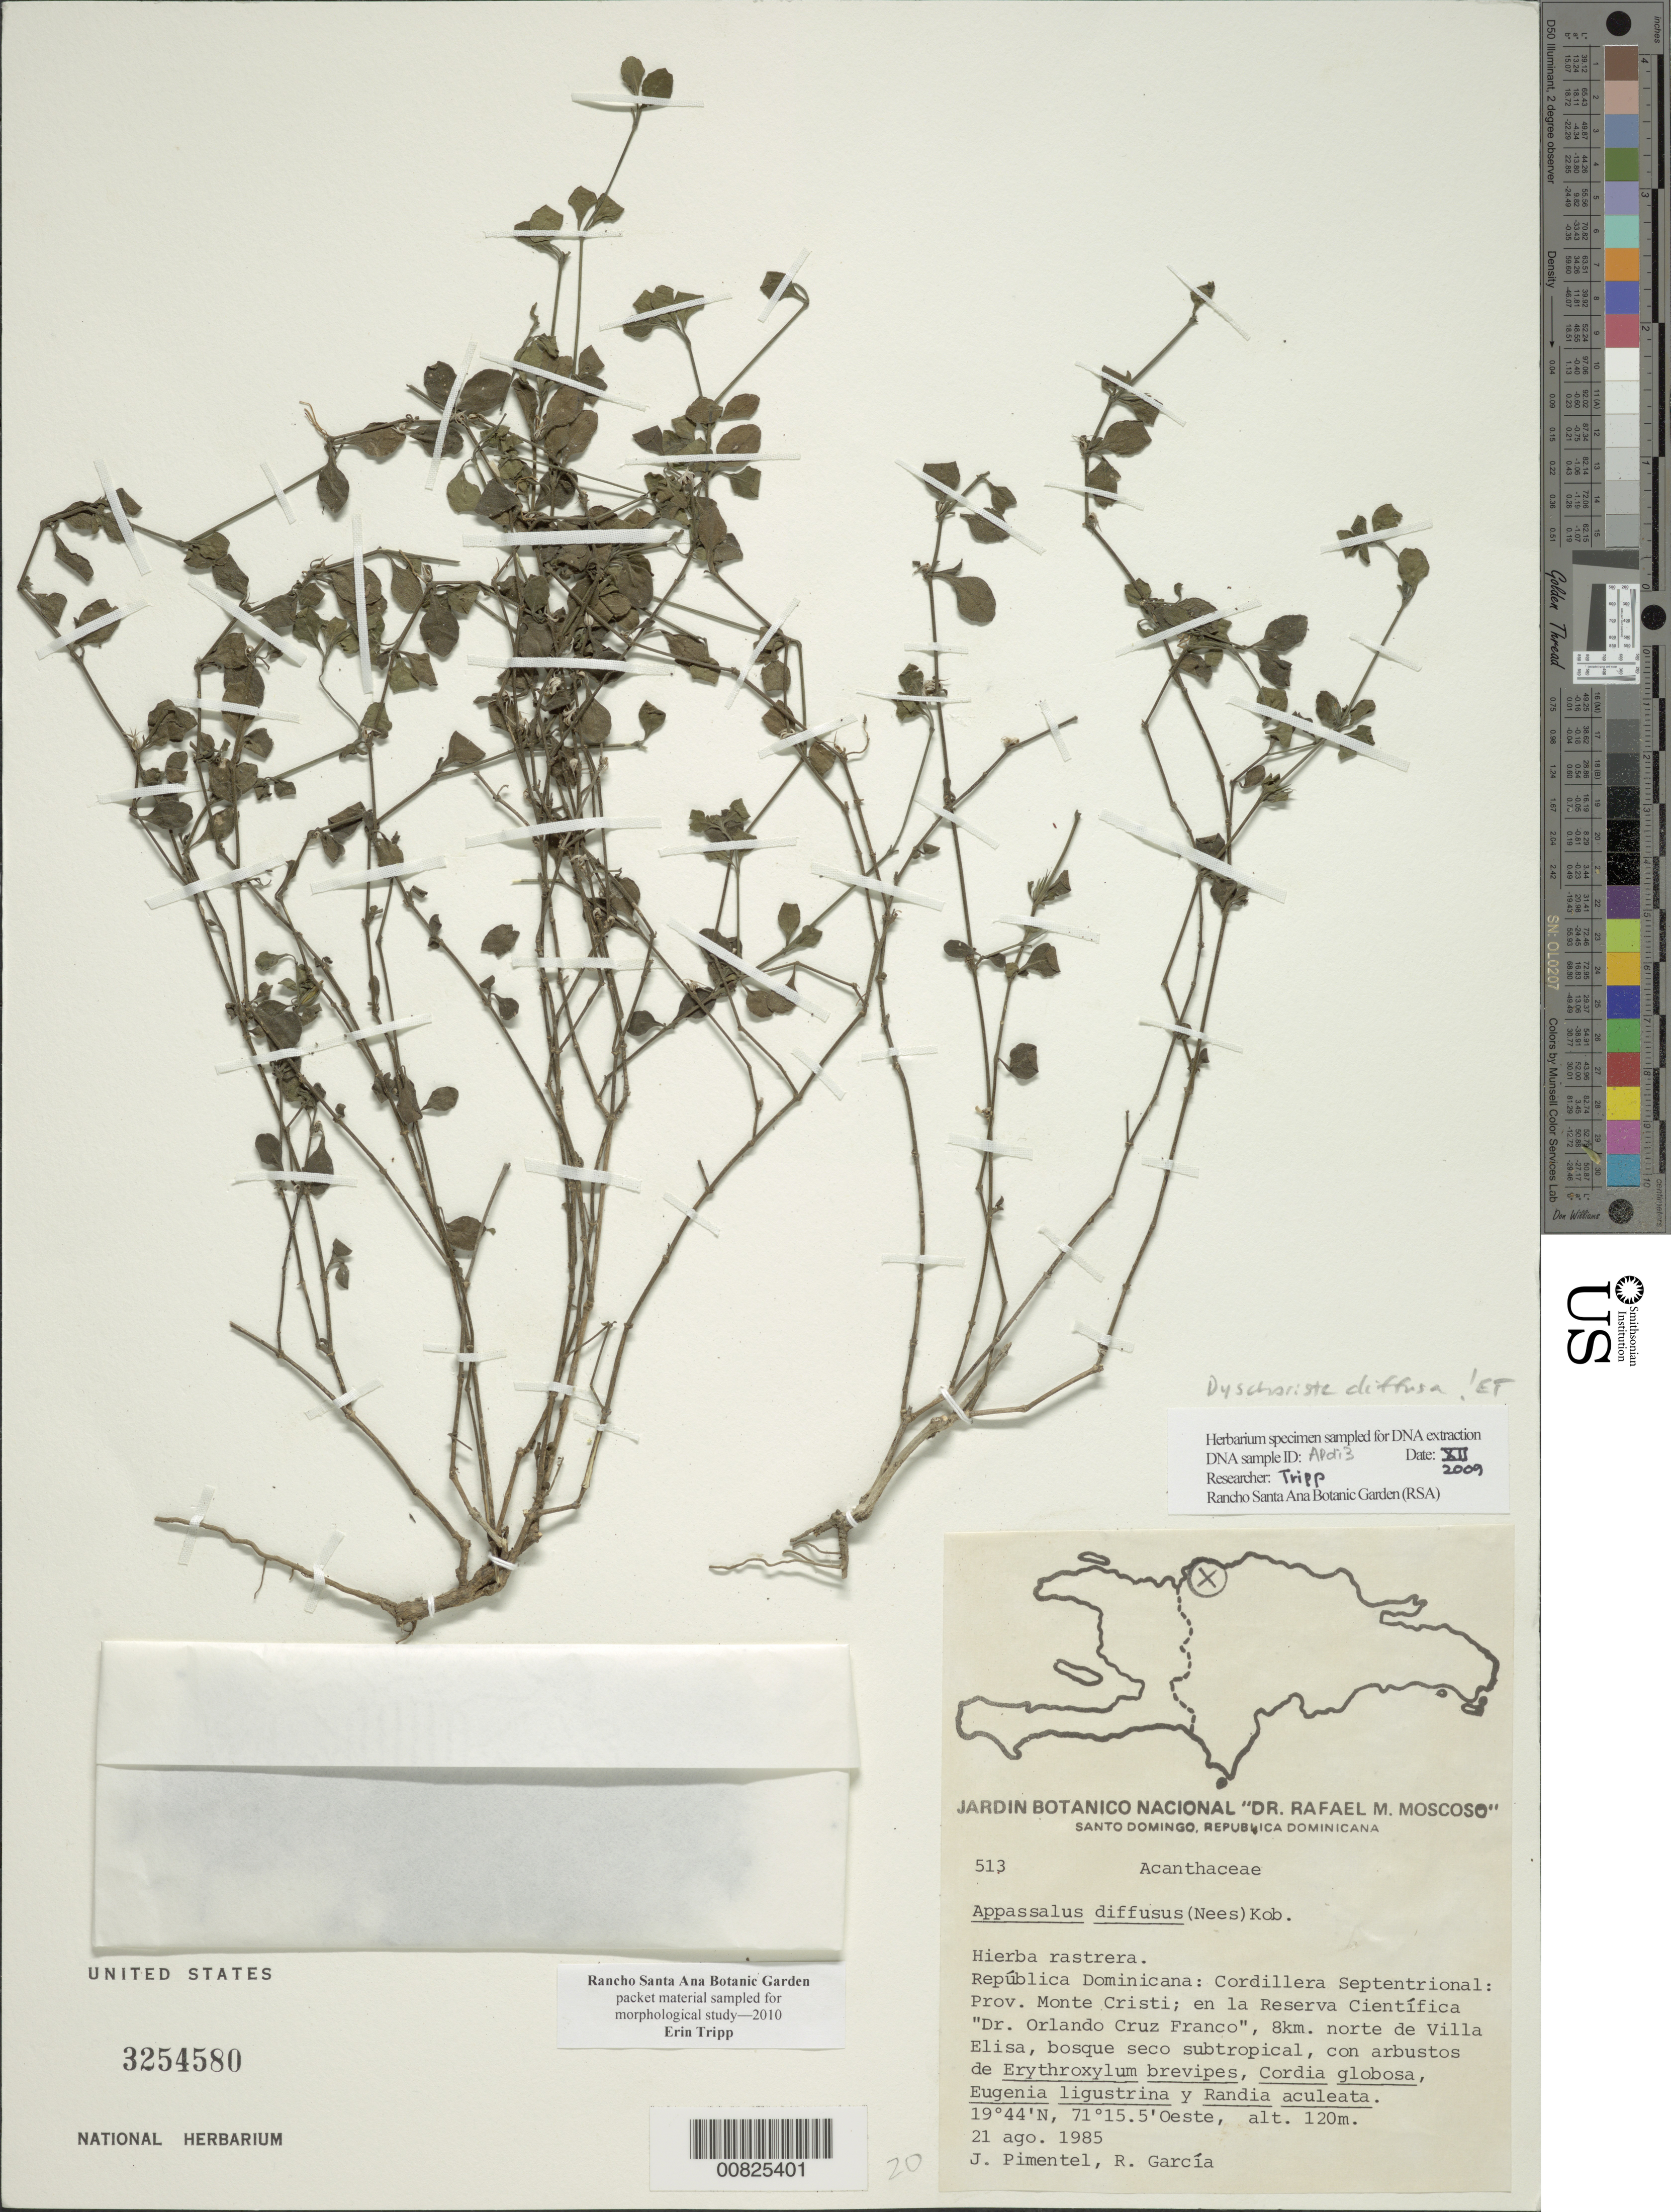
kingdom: Plantae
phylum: Tracheophyta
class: Magnoliopsida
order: Lamiales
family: Acanthaceae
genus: Apassalus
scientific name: Apassalus diffusus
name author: (Nees) Kobuski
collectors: J. Pimentel & R. G. García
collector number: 513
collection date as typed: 21 Aug 1985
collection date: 1985-08-21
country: Dominican Republic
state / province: Monte Cristi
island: Hispaniola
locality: Cordillera Septentrional; en la Reserva Científica "Dr. Orlando Cruz Franco," 8km. norte de Villa Elisa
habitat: Bosque seco subtropical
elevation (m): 120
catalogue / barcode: US 3254580